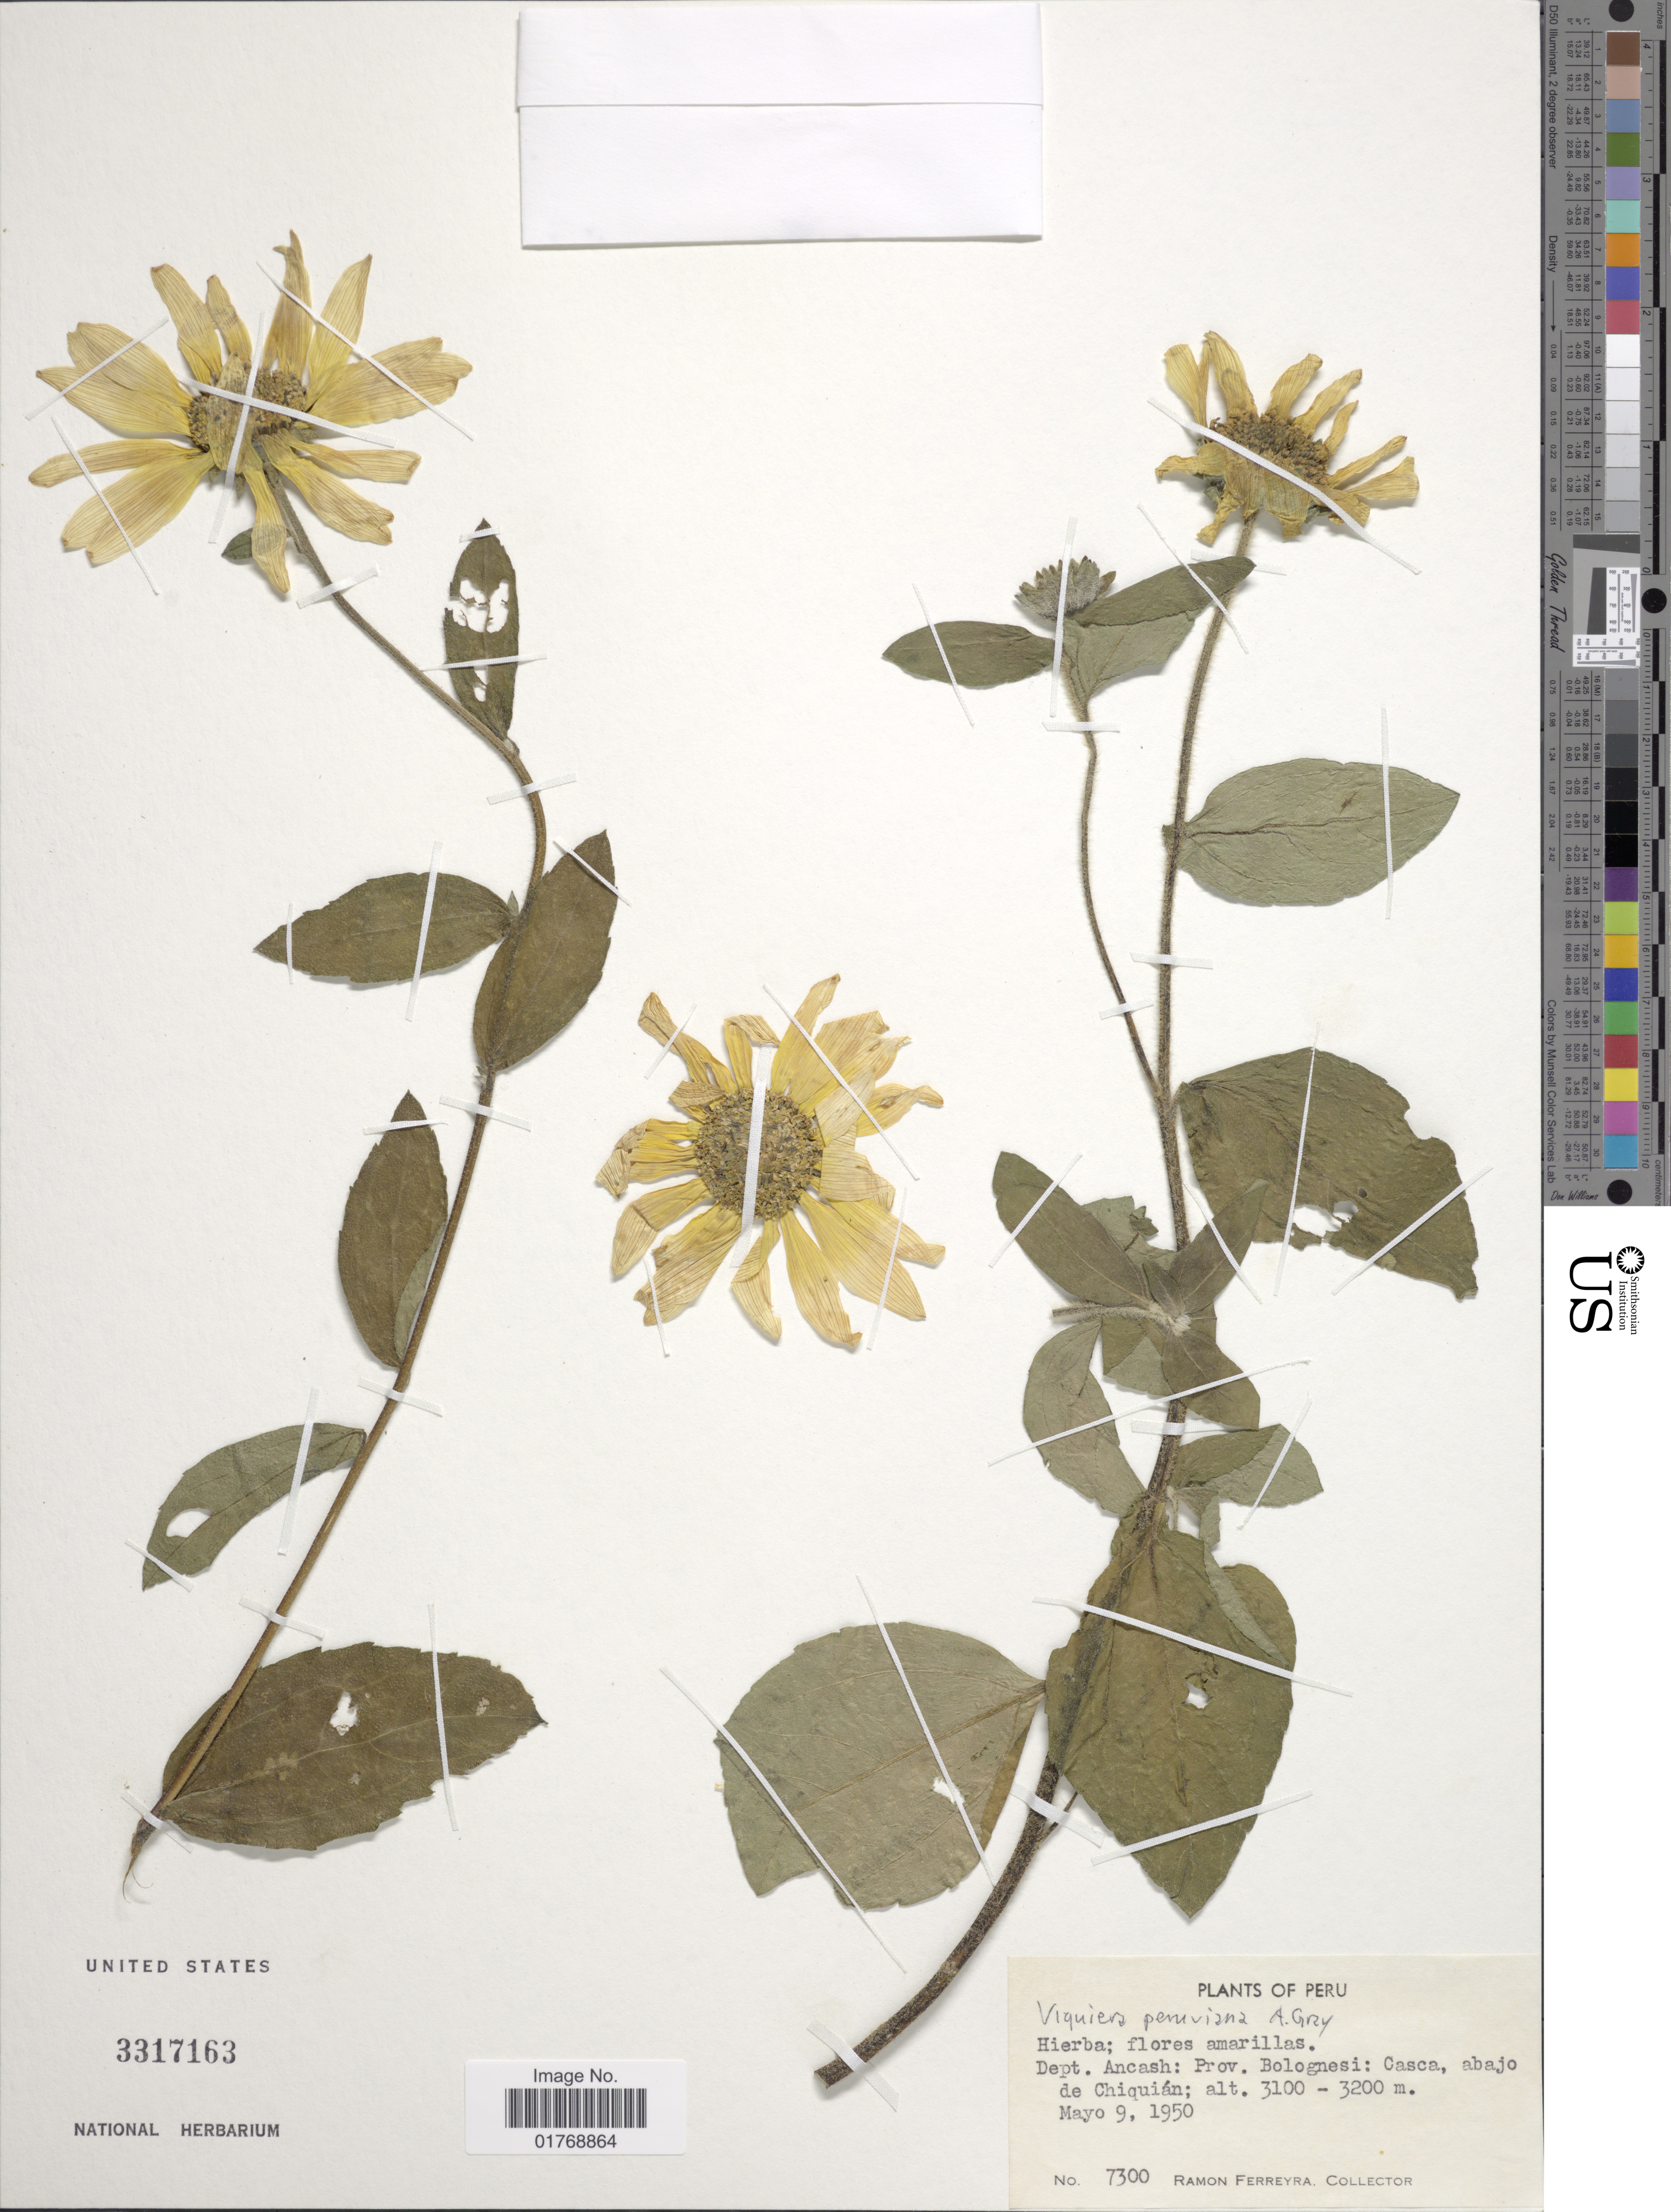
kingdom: Plantae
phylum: Tracheophyta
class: Magnoliopsida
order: Asterales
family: Asteraceae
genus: Viguiera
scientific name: Viguiera peruviana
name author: A. Gray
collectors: R. A. Ferreyra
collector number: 7300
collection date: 1950-05-09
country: Peru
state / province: Ancash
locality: Dept. Ancash: Prov. Bolognesi: Casca, abajo de Chiquián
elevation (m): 3100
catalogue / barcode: US 3317163